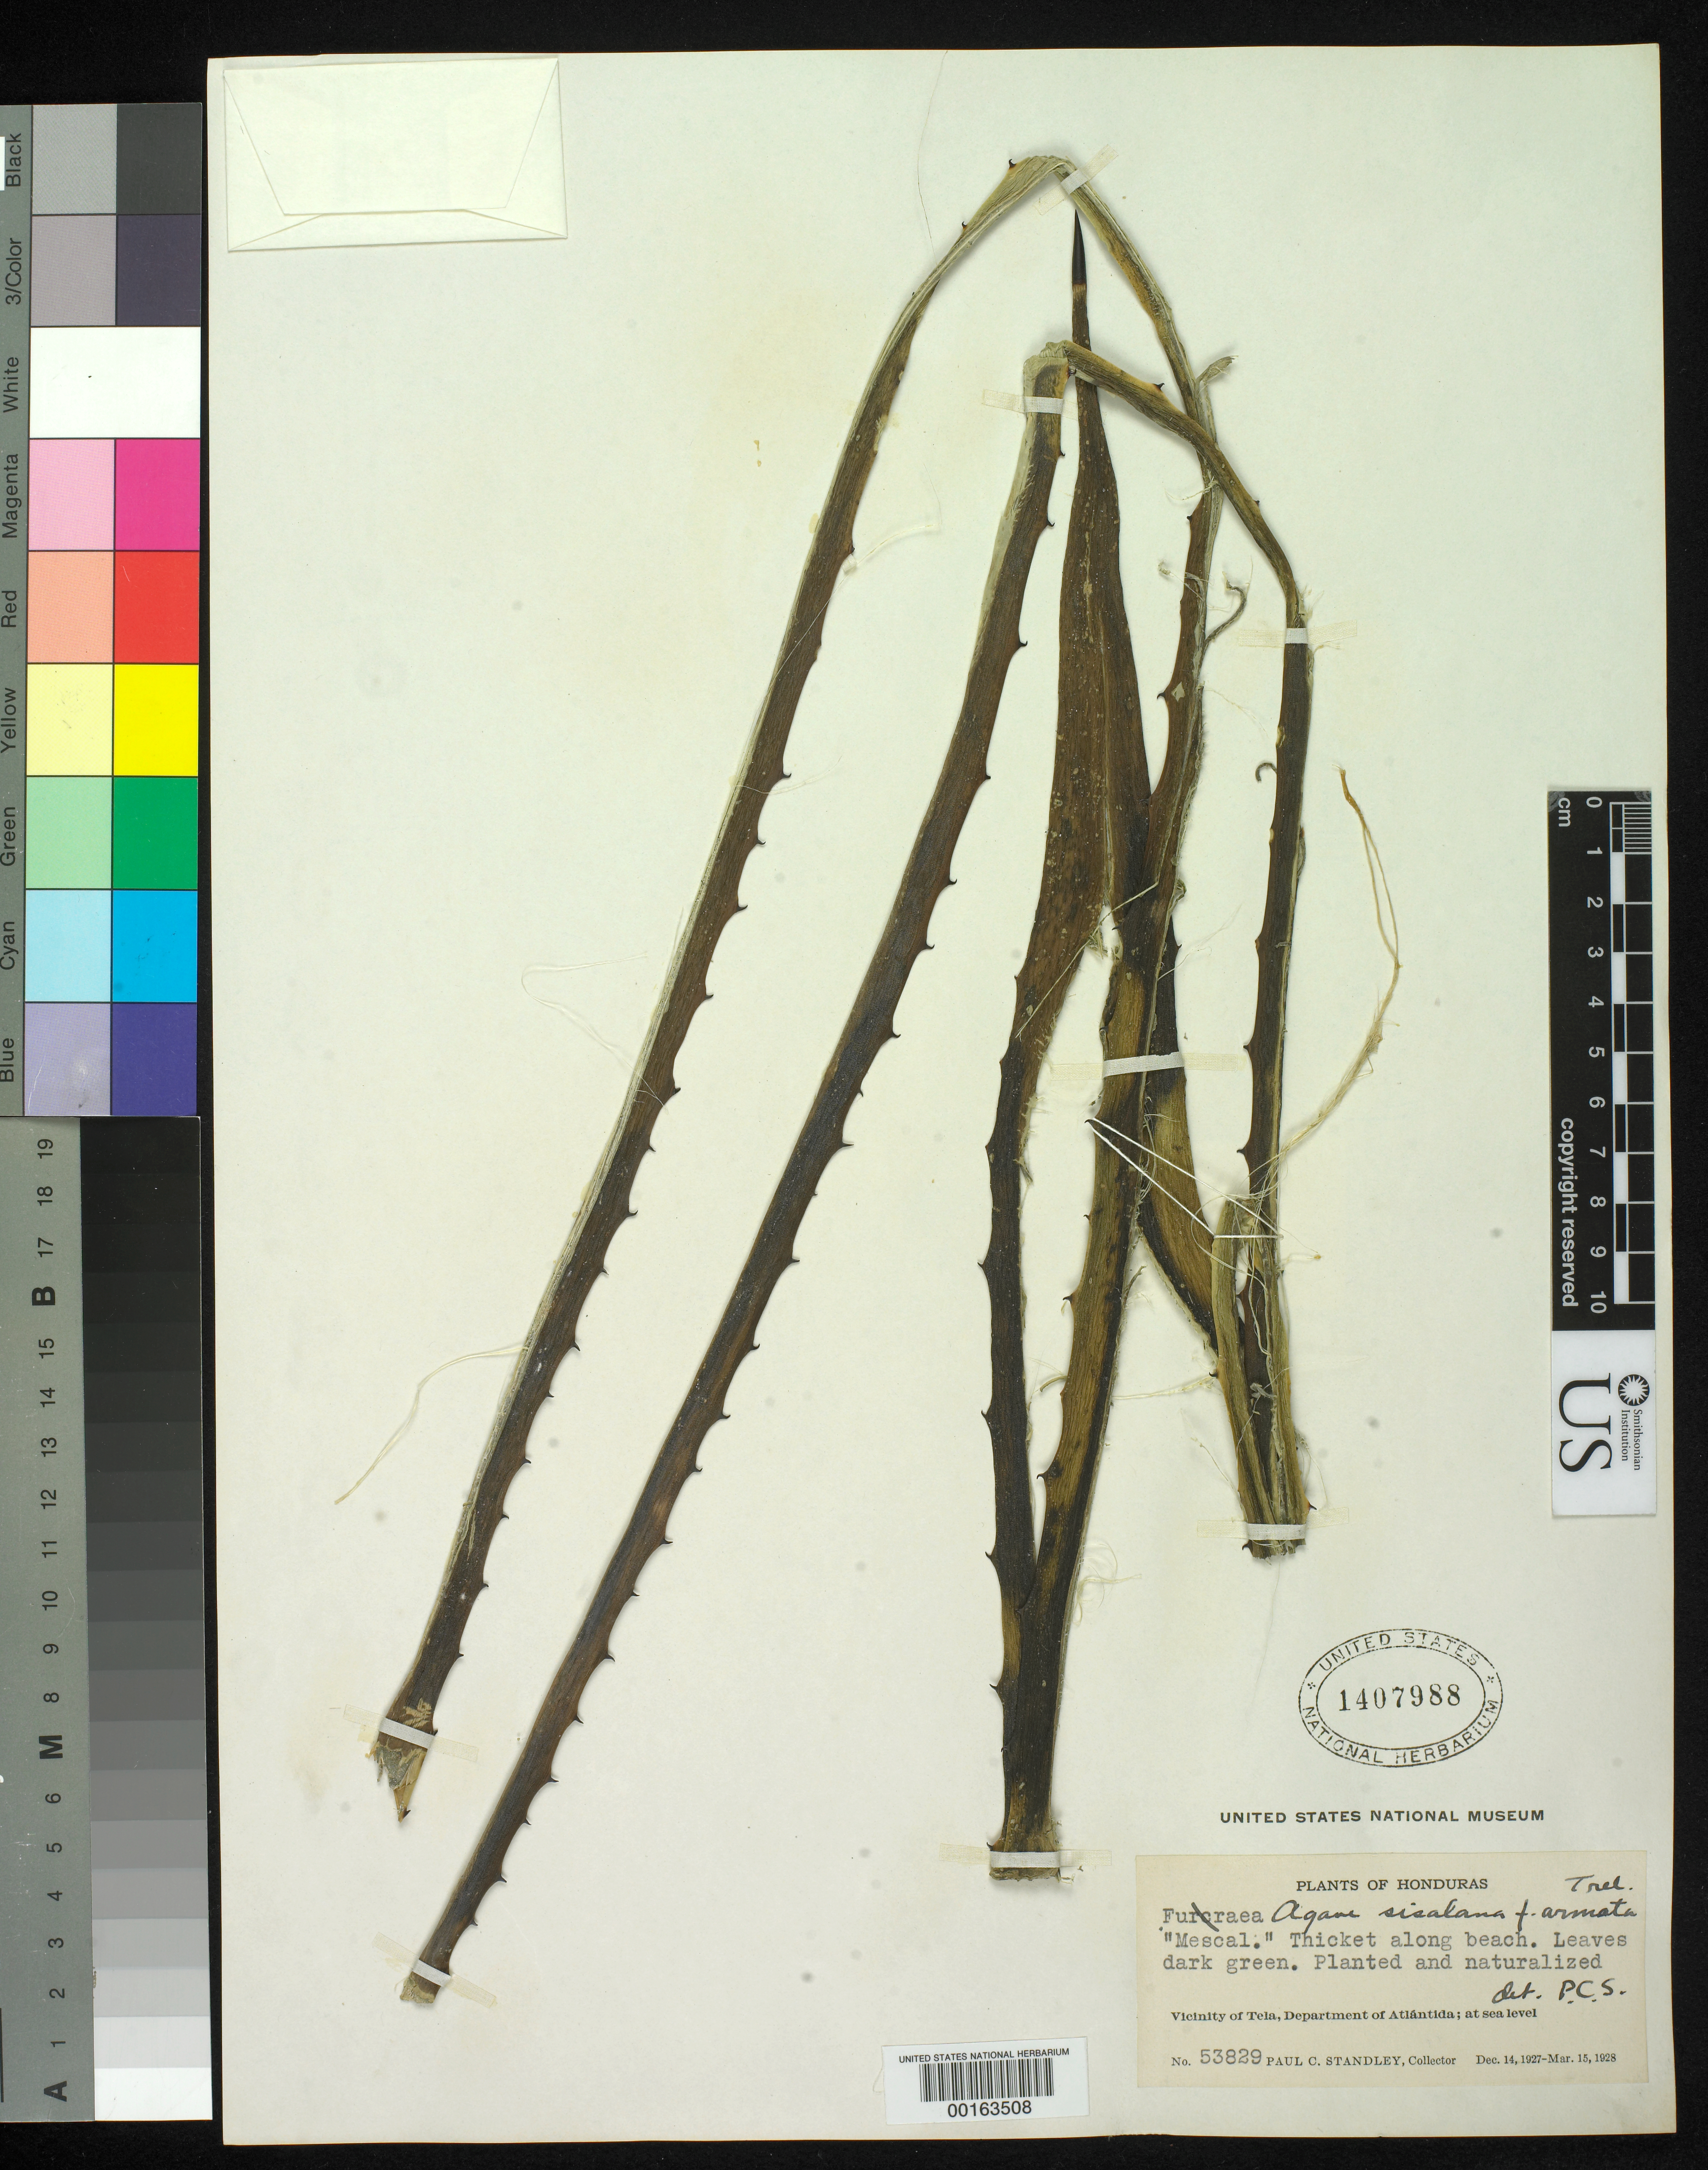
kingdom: Plantae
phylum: Tracheophyta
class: Liliopsida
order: Asparagales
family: Asparagaceae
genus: Agave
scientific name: Agave sisalana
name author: Perrine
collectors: P. C. Standley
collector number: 53829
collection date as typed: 14 Dec 1927 to 15 Mar 1928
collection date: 1927-12-14/1928-03-15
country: Honduras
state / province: Atlántida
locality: Vicinity of Tela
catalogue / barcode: US 1407988